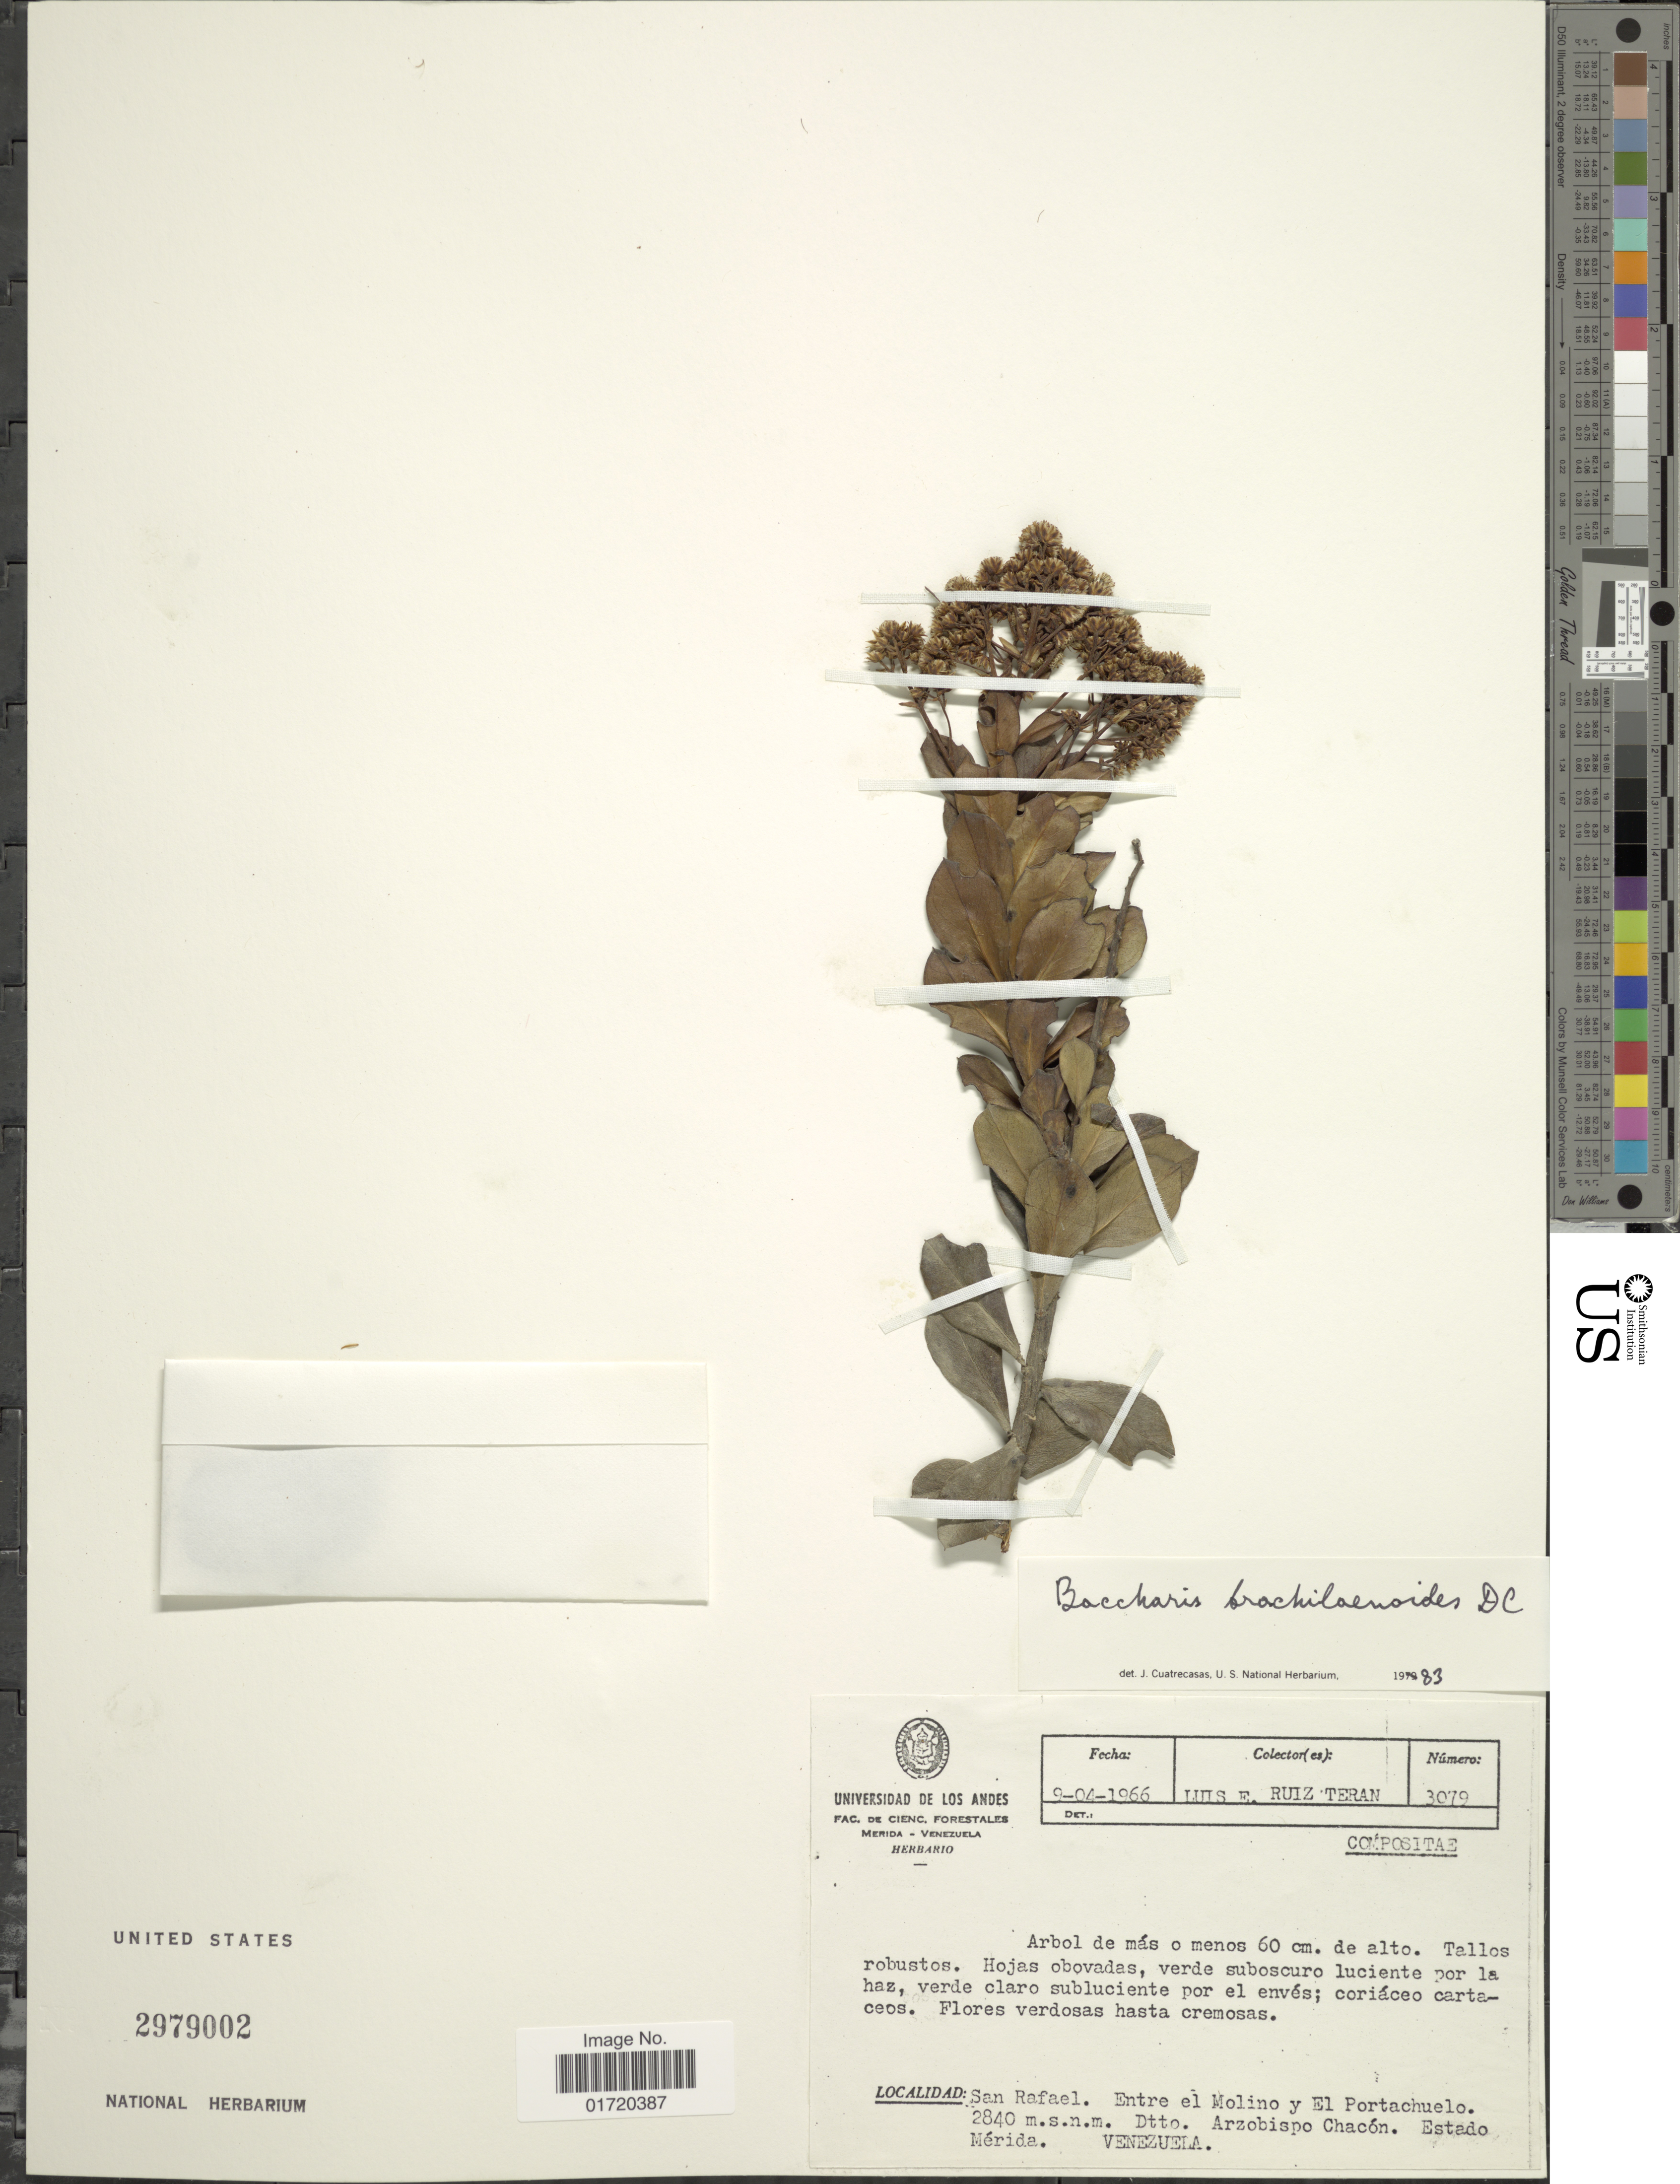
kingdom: Plantae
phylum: Tracheophyta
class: Magnoliopsida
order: Asterales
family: Asteraceae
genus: Baccharis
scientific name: Baccharis brachylaenoides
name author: DC.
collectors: L. E. Ruíz-Terán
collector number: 3079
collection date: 1966-04-09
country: Venezuela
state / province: Mérida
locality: San Rafael, Entre el Molino y El Portachuelo, Dtto. Arzobispo Chacon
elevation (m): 2840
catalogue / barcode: US 2979002